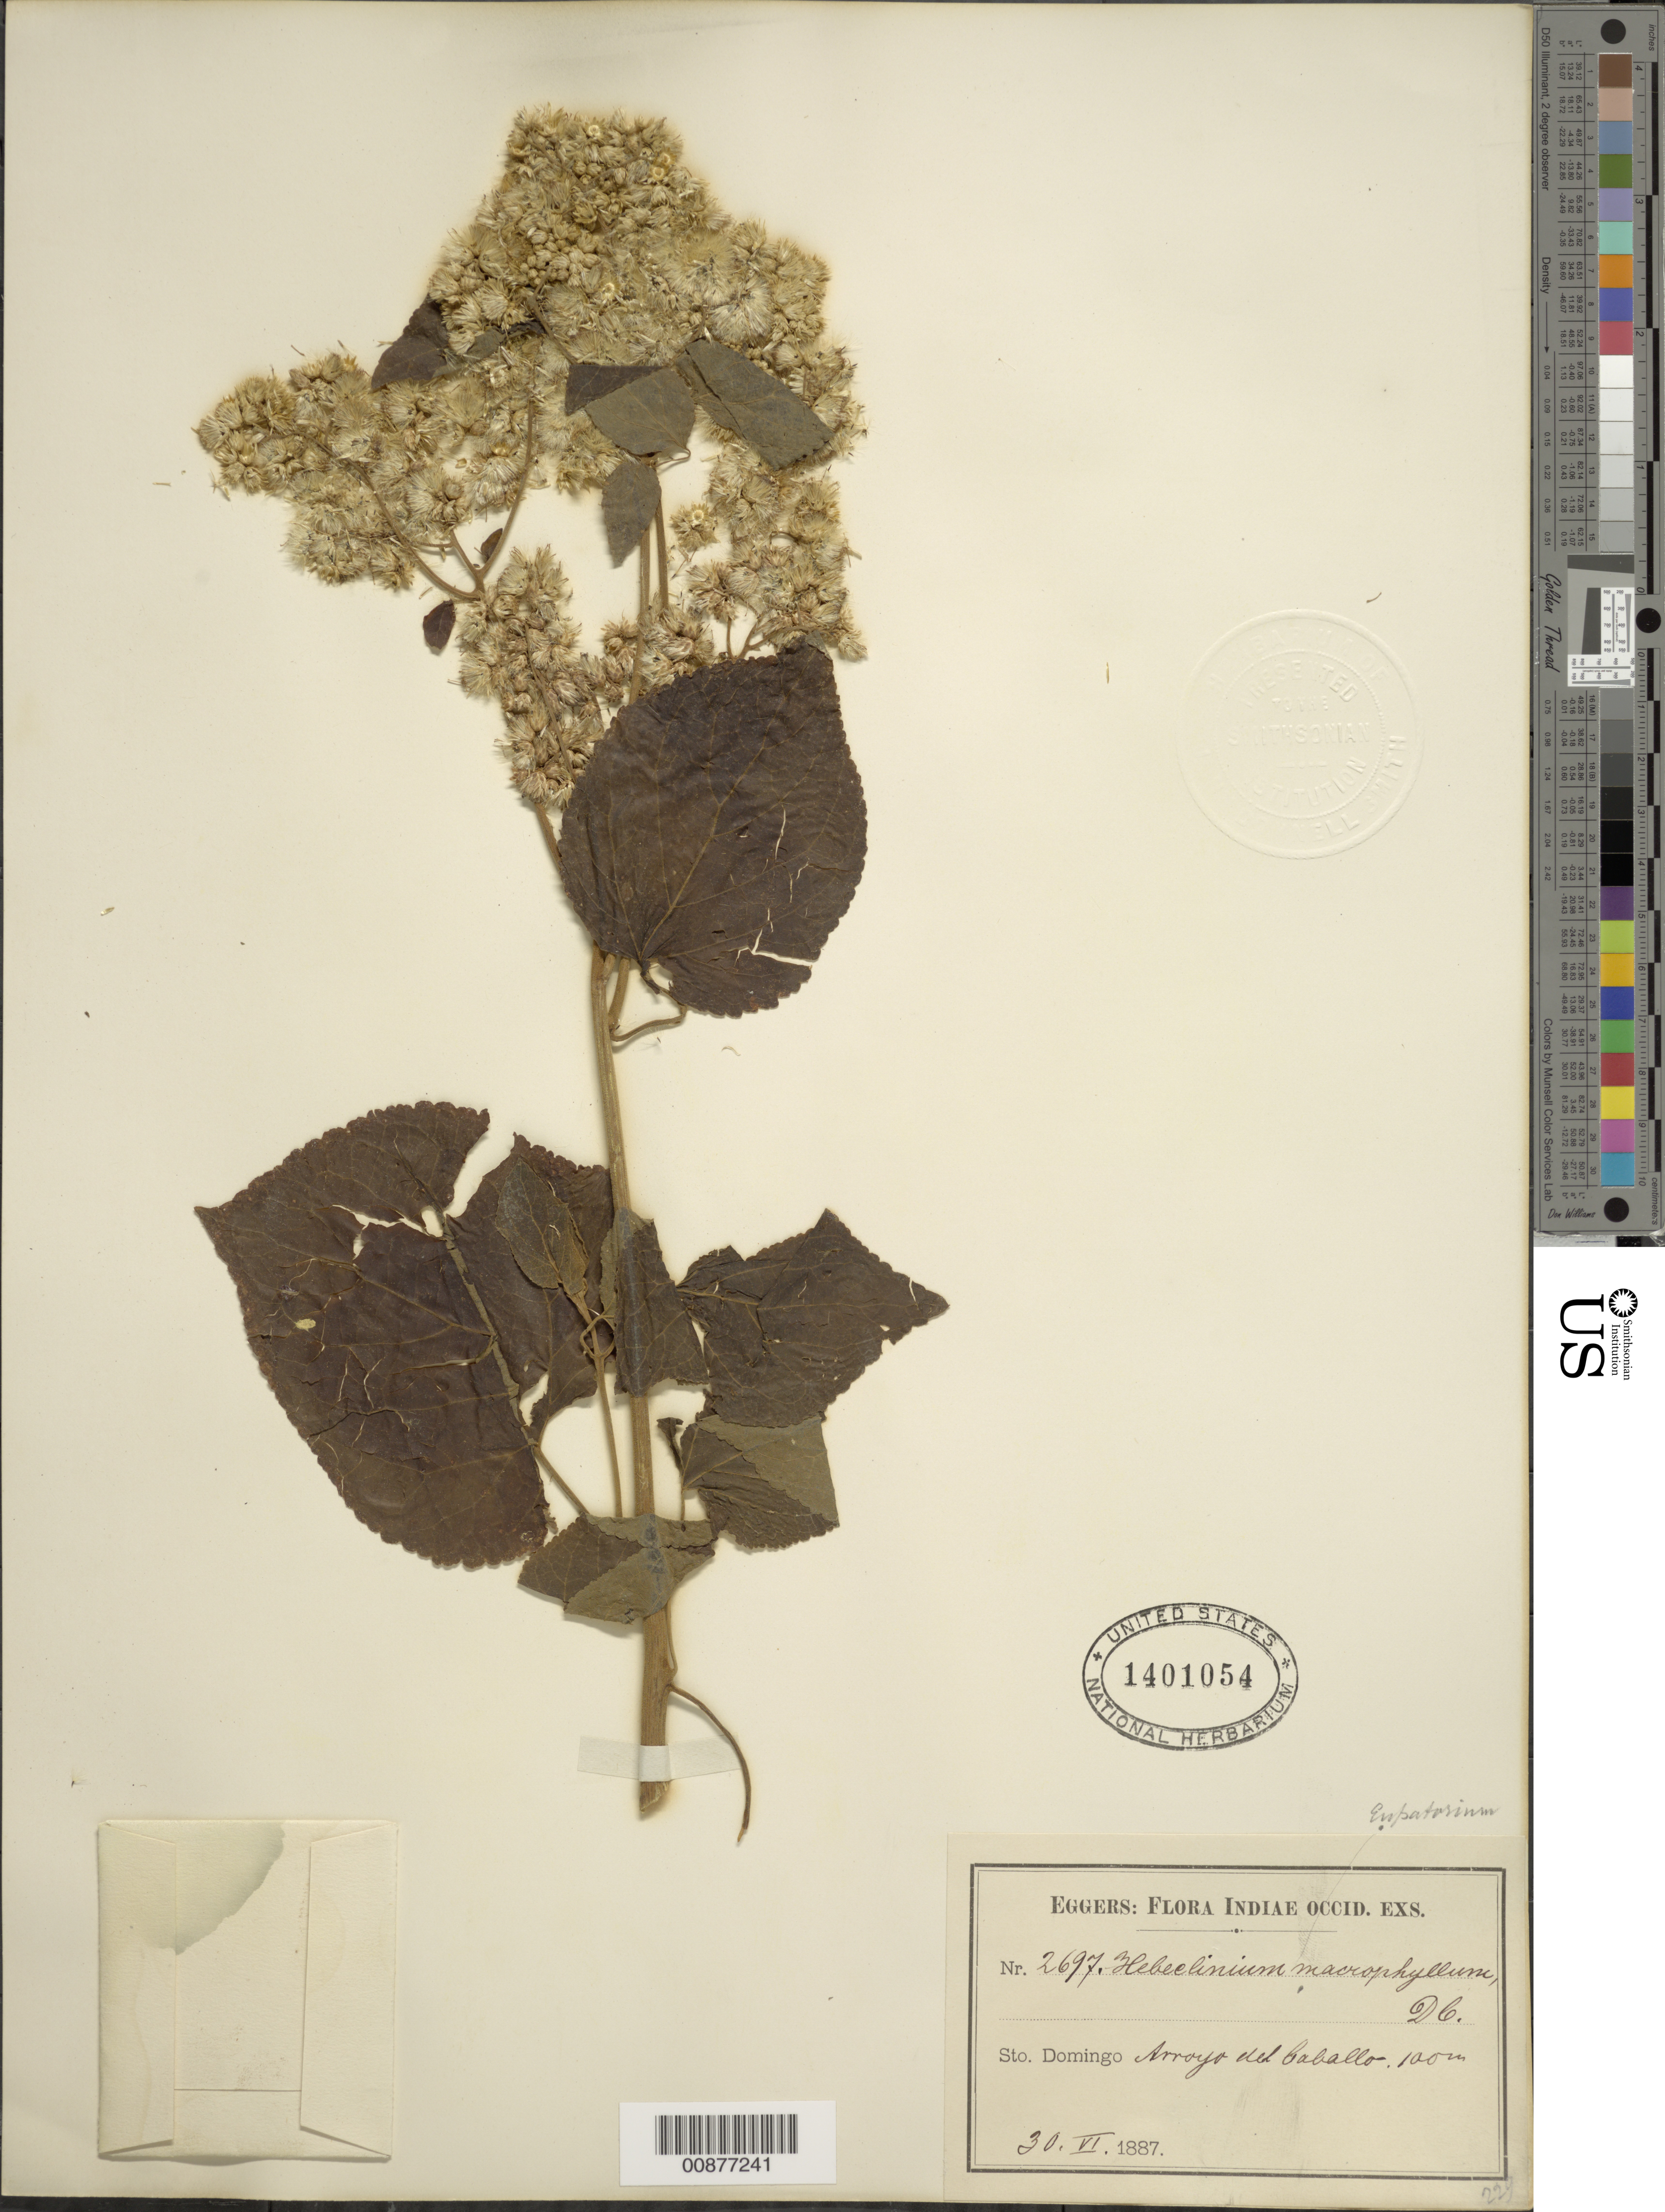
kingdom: Plantae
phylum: Tracheophyta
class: Magnoliopsida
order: Asterales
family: Asteraceae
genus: Hebeclinium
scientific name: Hebeclinium macrophyllum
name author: (L.) DC.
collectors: H. F. A. von Eggers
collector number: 2697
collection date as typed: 30 Jun 1887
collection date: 1887-06-30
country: Dominican Republic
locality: Arroyo del Baballo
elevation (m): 100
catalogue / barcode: US 1401054